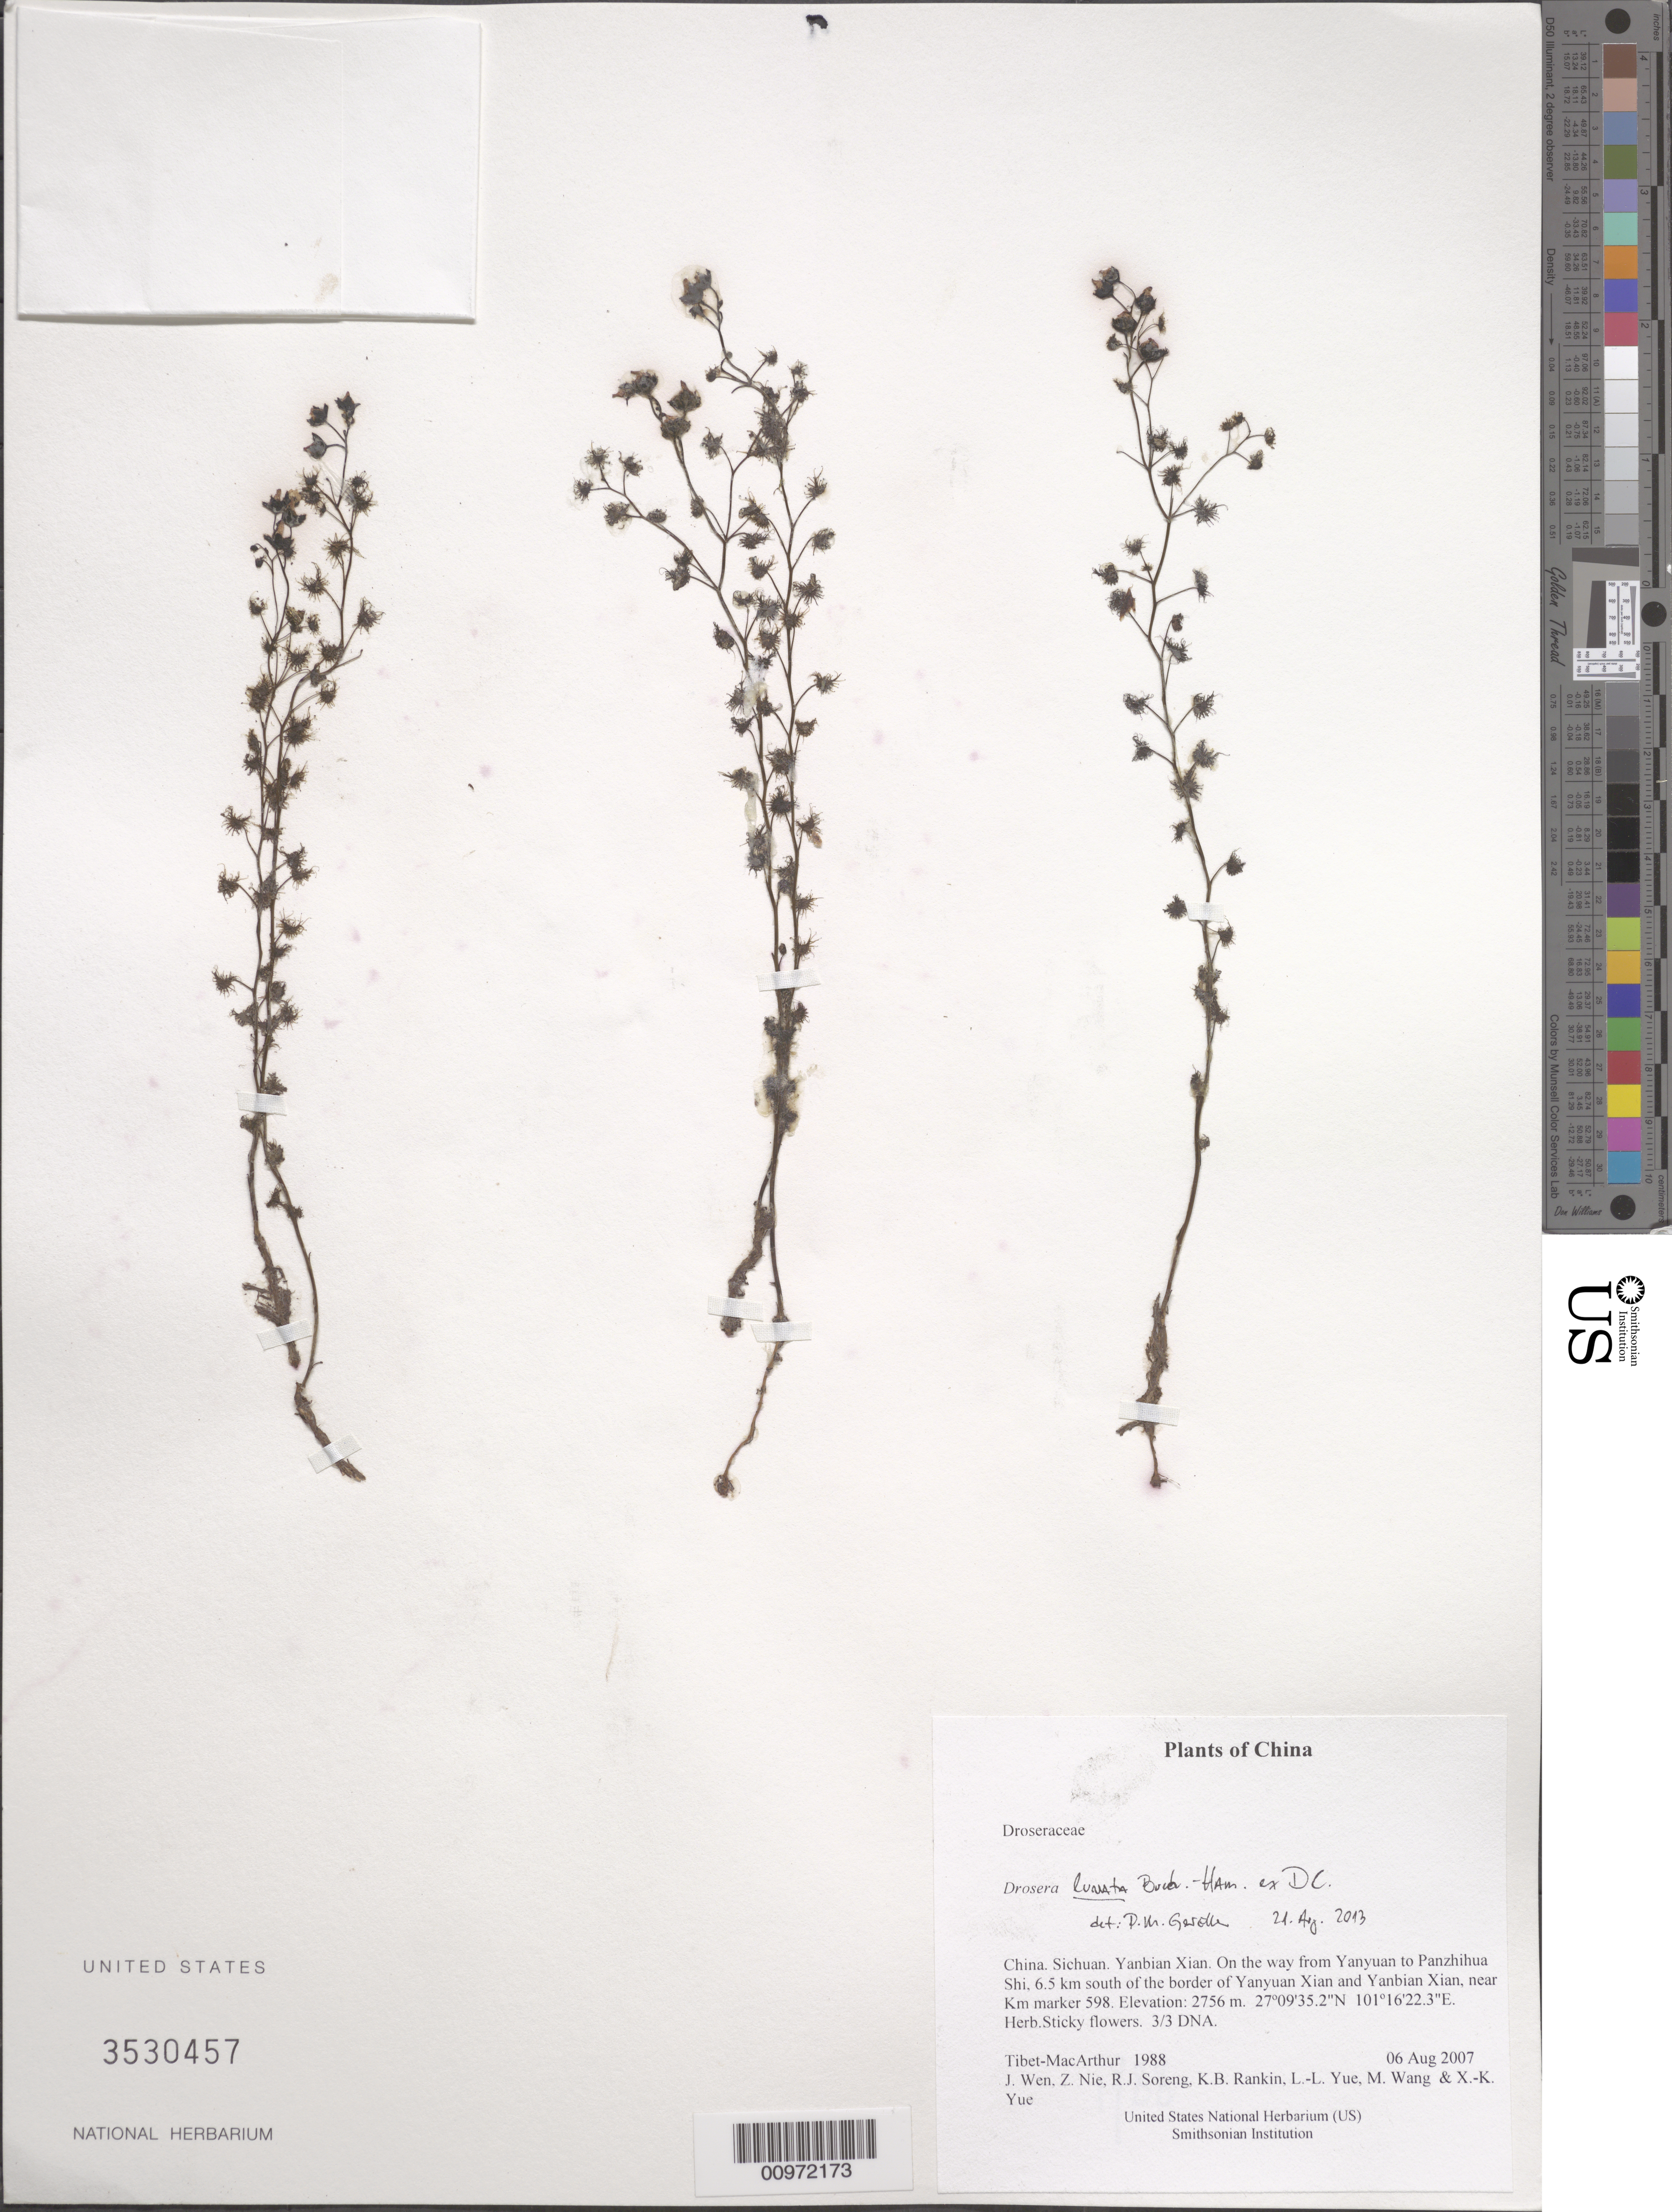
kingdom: Plantae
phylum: Tracheophyta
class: Magnoliopsida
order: Caryophyllales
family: Droseraceae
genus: Drosera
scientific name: Drosera lunata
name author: Buch.-Ham.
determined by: Gonelle, P. M.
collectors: Tibet-MacArthur, J. Wen, Z. Nie, R. J. Soreng, K. Rankin, L. Yue, M. Wang & X. Yue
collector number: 1988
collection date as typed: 06 Aug 2007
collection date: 2007-08-06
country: China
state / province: Sichuan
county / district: Yanbian Xian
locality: On the way from Yanyuan to Panzhihua Shi, 6.5 km south of the border of Yanyuan Xian and Yanbian Xian, near Km marker 598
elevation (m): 2756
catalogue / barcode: US 3530457